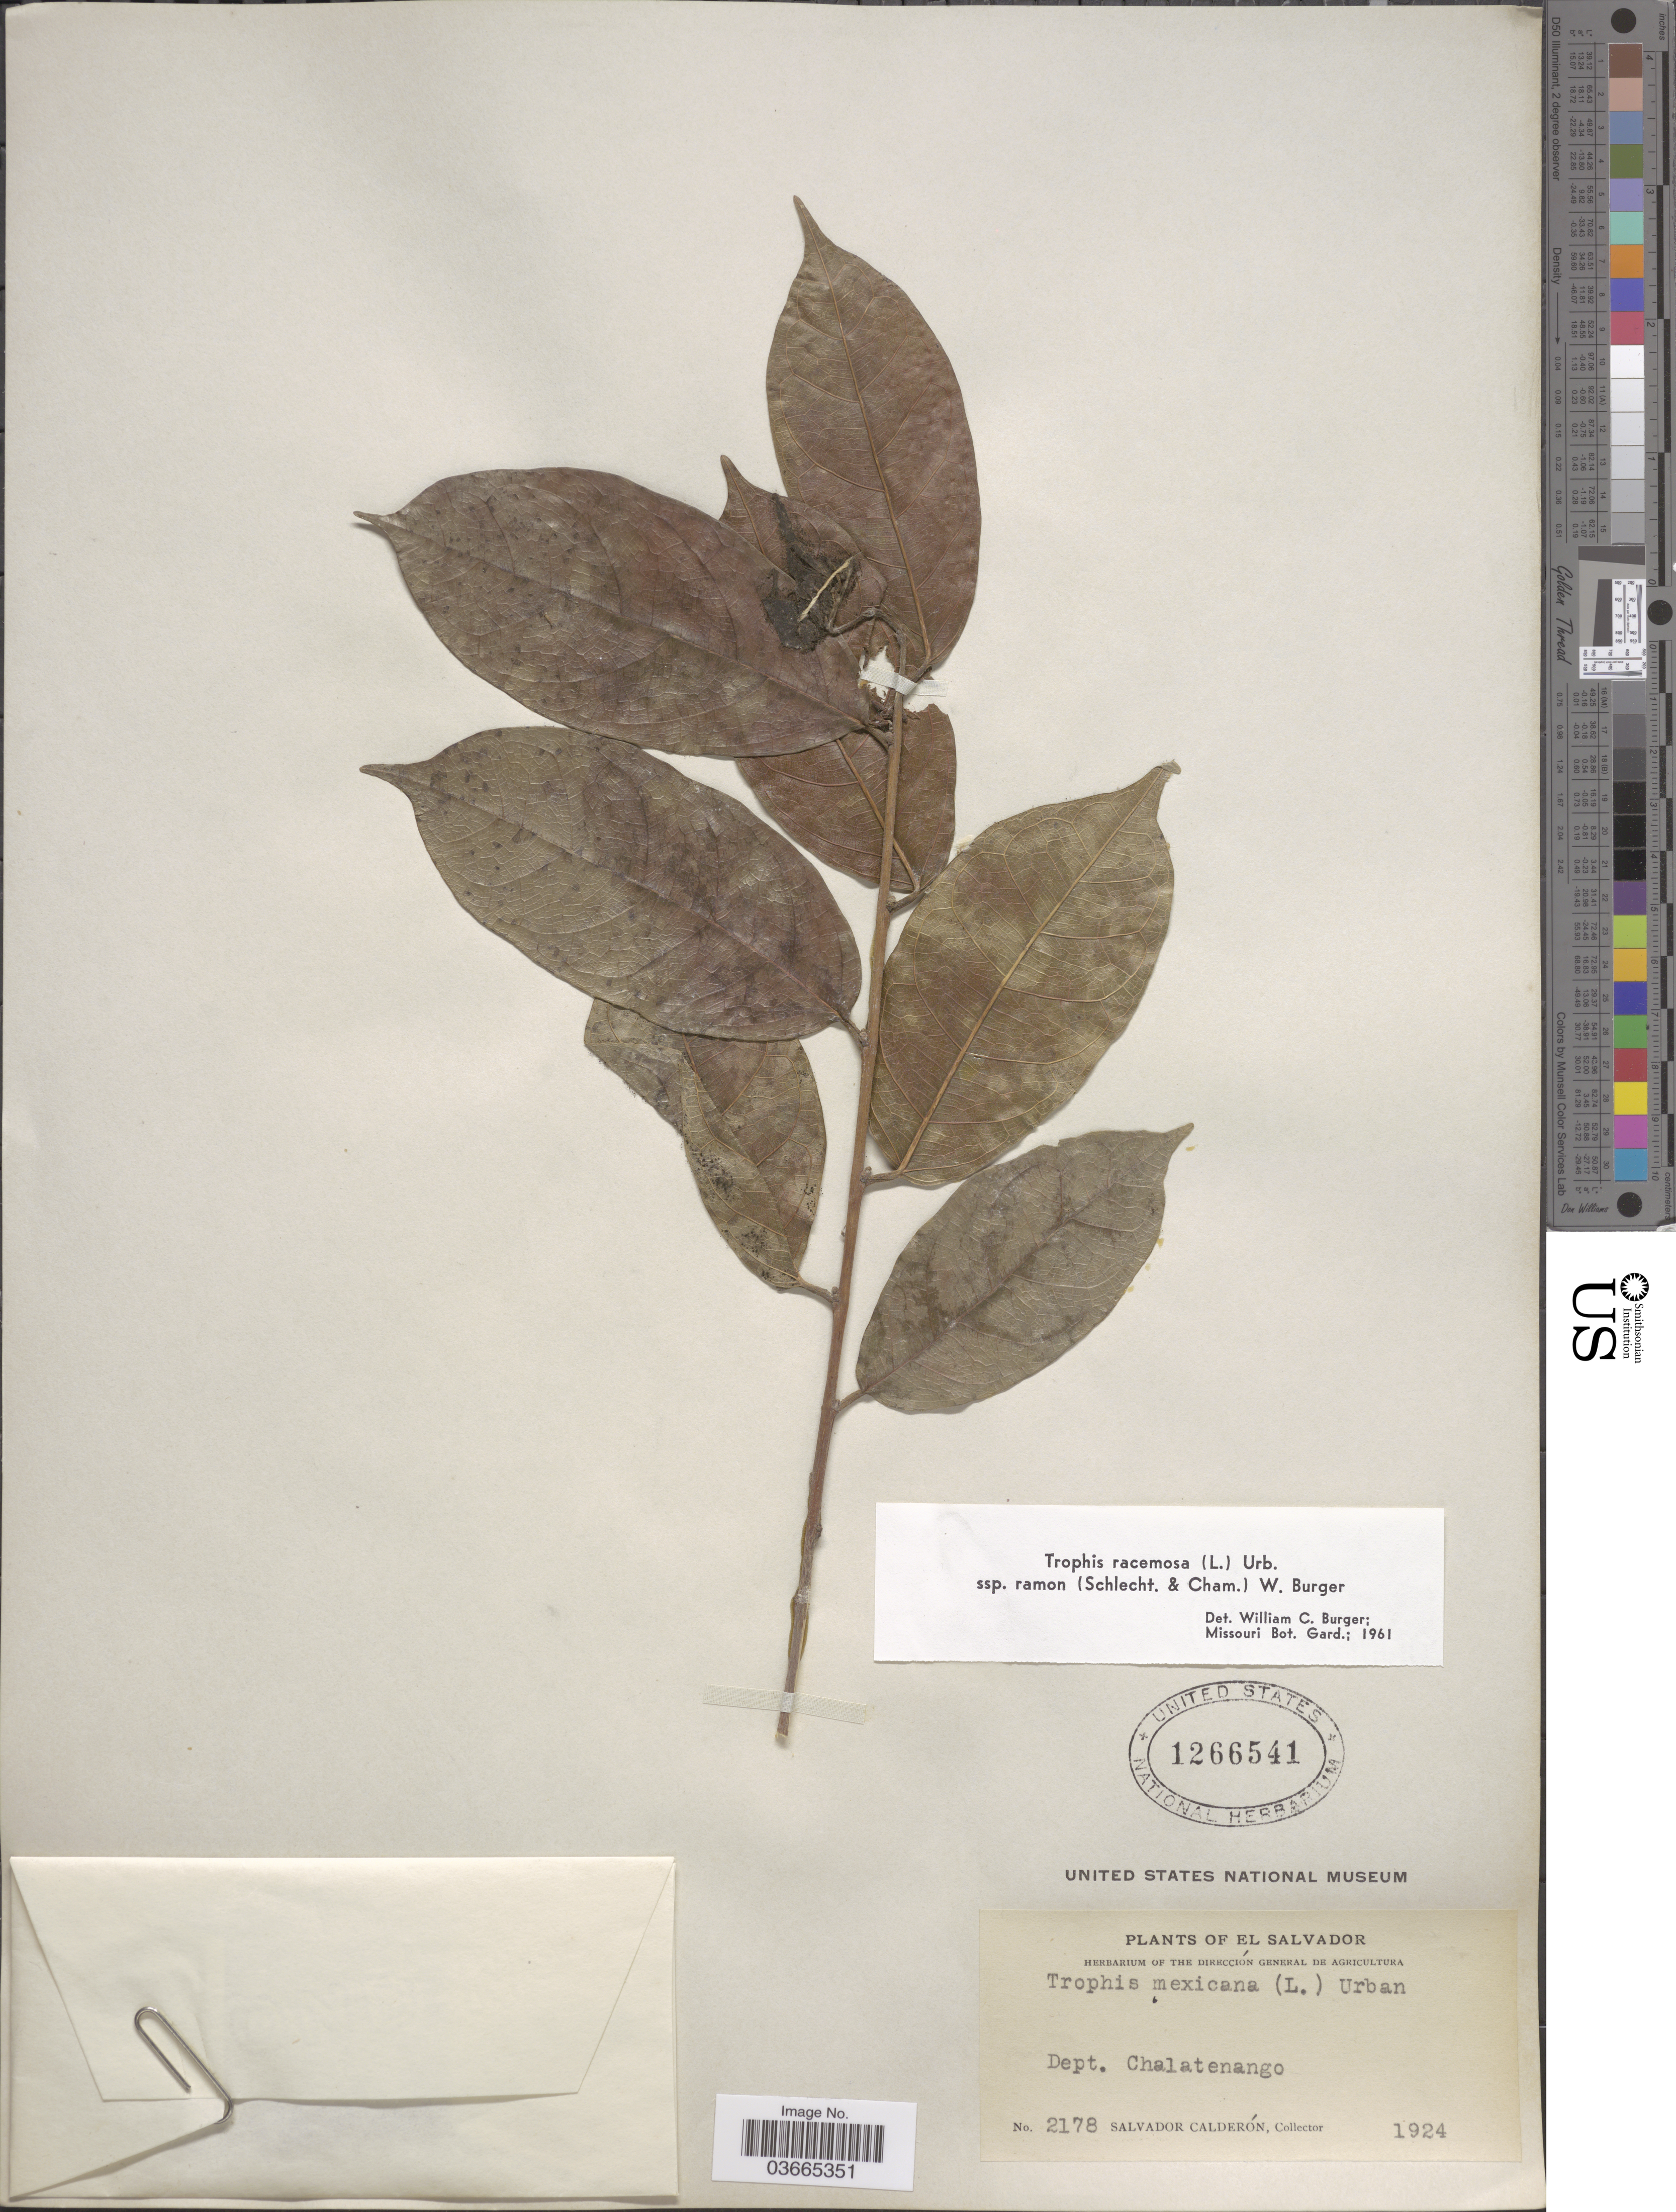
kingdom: Plantae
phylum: Tracheophyta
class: Magnoliopsida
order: Rosales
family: Moraceae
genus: Trophis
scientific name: Trophis racemosa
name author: (L.) Urb.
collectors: S. Calderón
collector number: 2178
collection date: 1924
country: El Salvador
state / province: Chalatenango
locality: Dept. Chalatenango.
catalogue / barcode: US 1266541